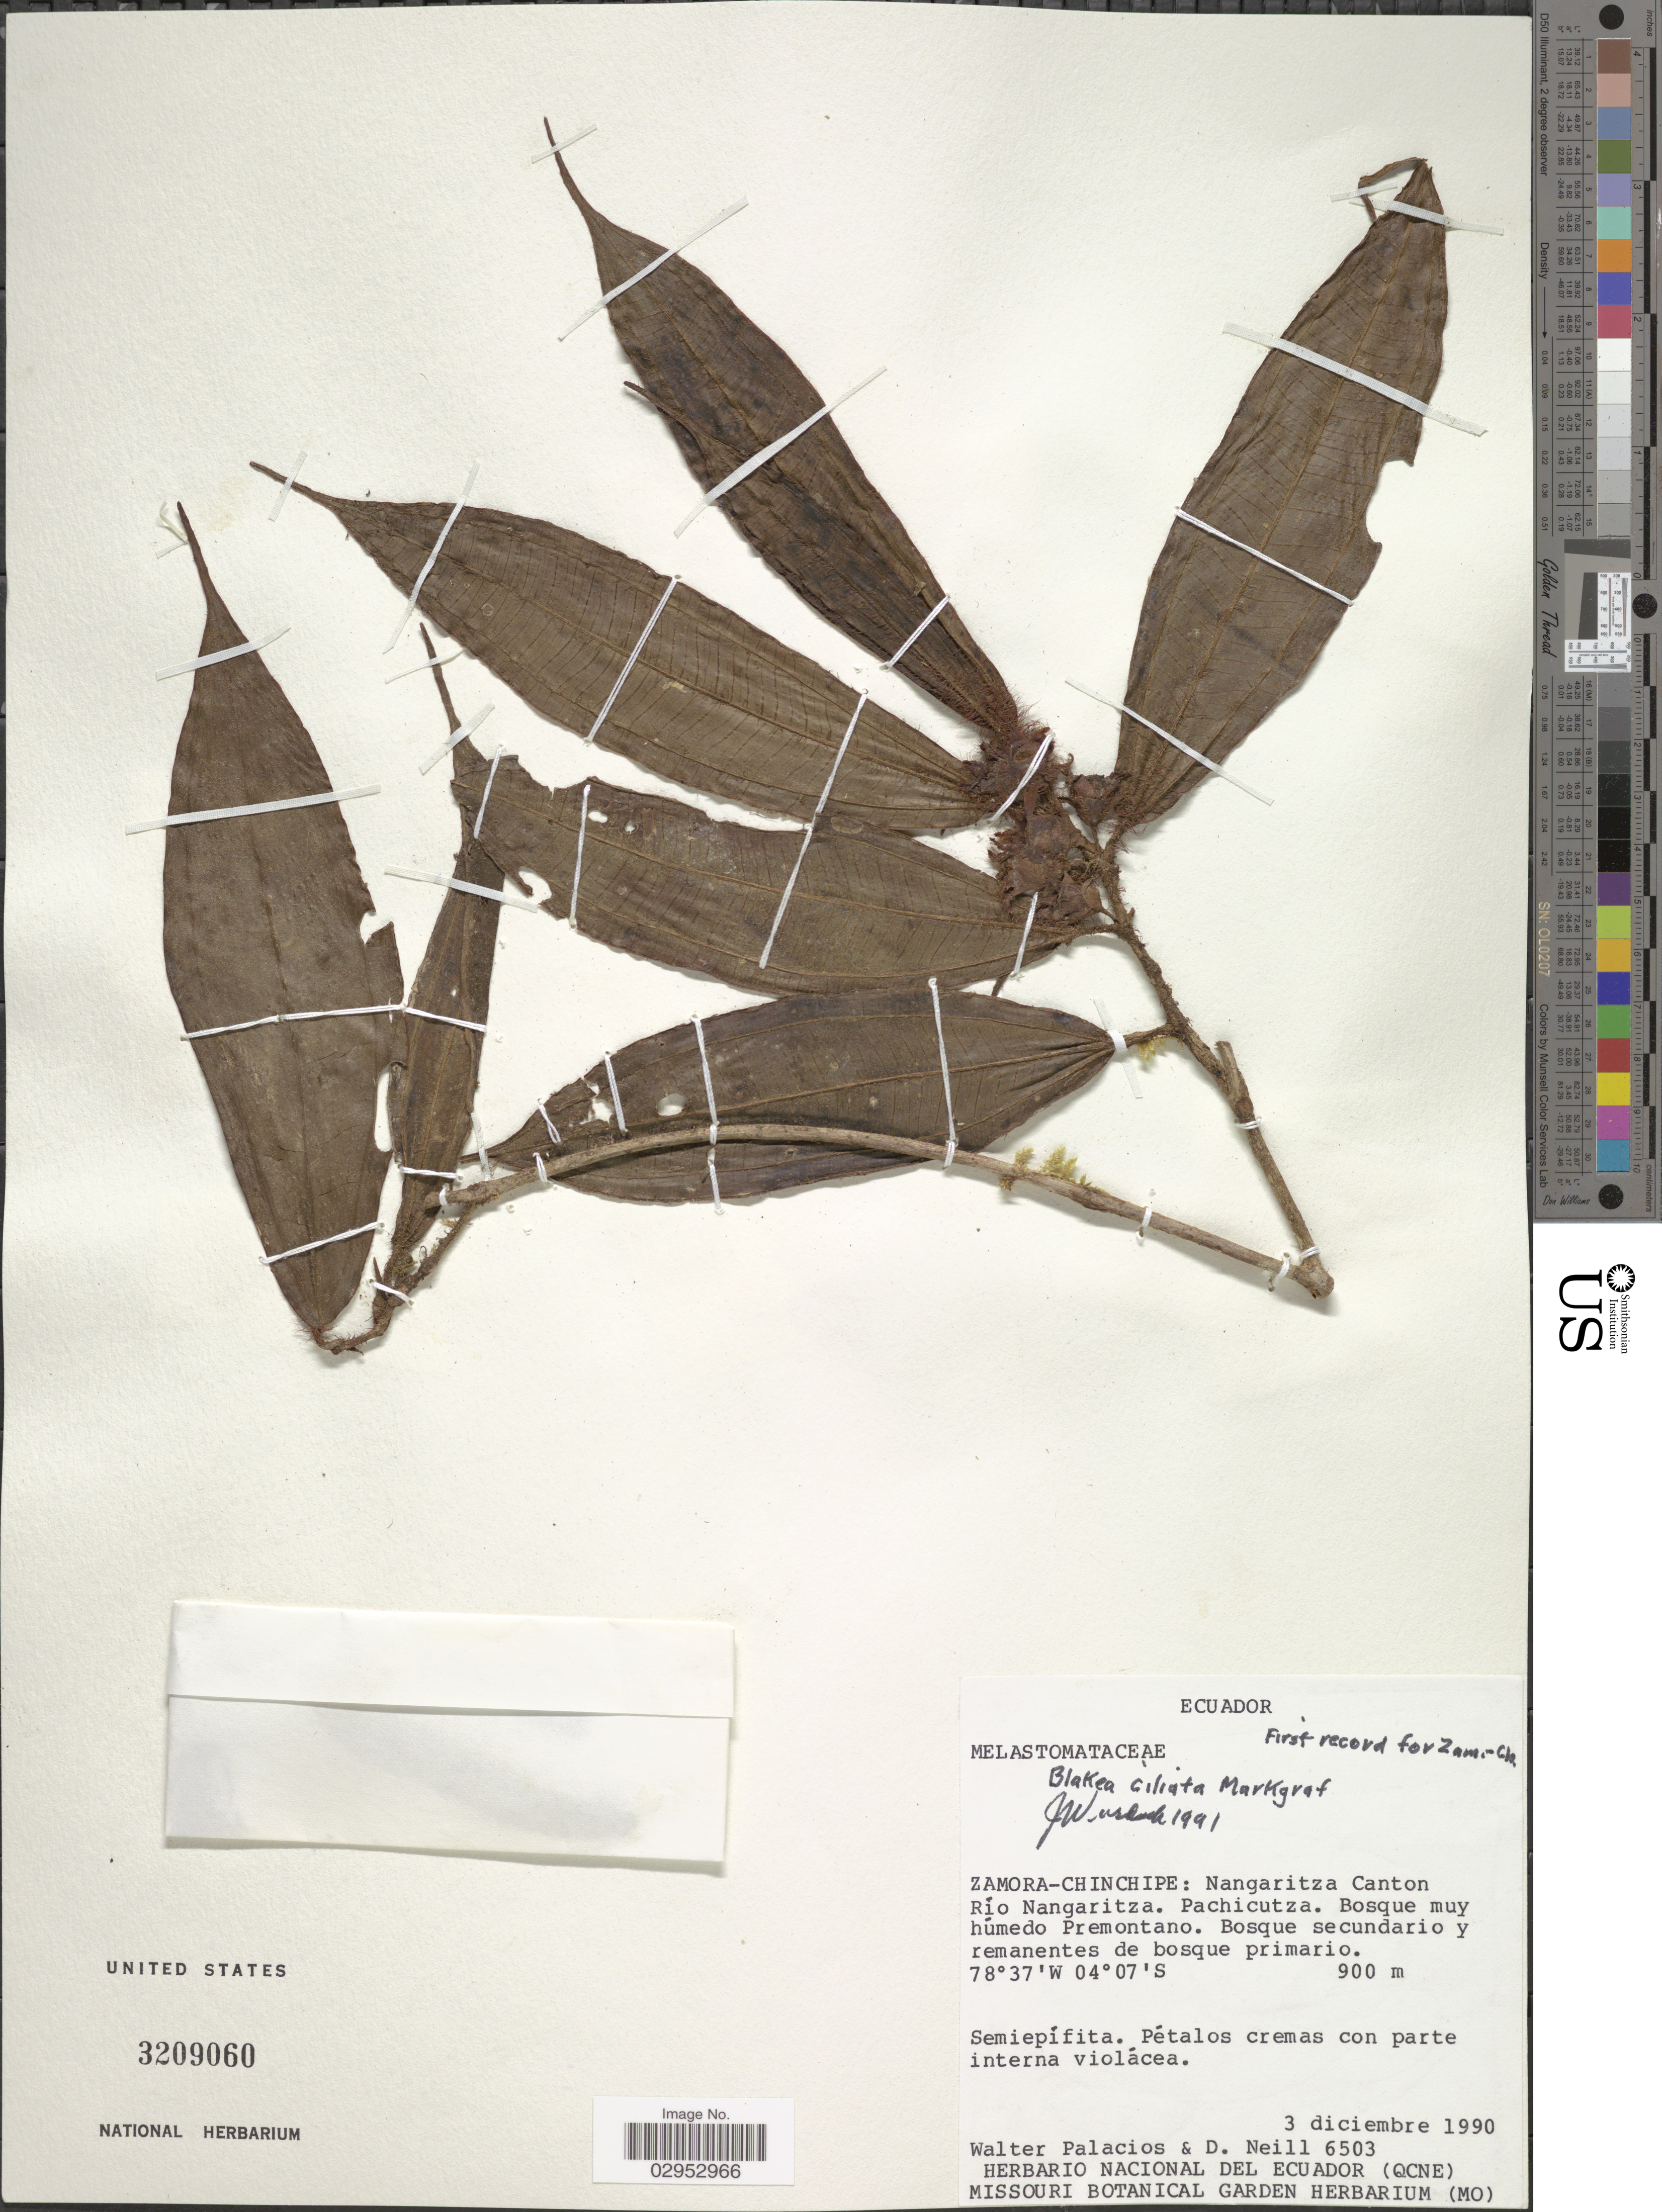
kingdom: Plantae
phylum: Tracheophyta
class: Magnoliopsida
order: Myrtales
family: Melastomataceae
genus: Blakea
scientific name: Blakea ciliata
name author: Markgr.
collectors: W. Palacios & D. Neill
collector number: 6503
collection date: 1990-12-03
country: Ecuador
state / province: Zamora-Chinchipe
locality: Nangaritza Canton. Río Nangaritza. Pachicutza.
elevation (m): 900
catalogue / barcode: US 3209060